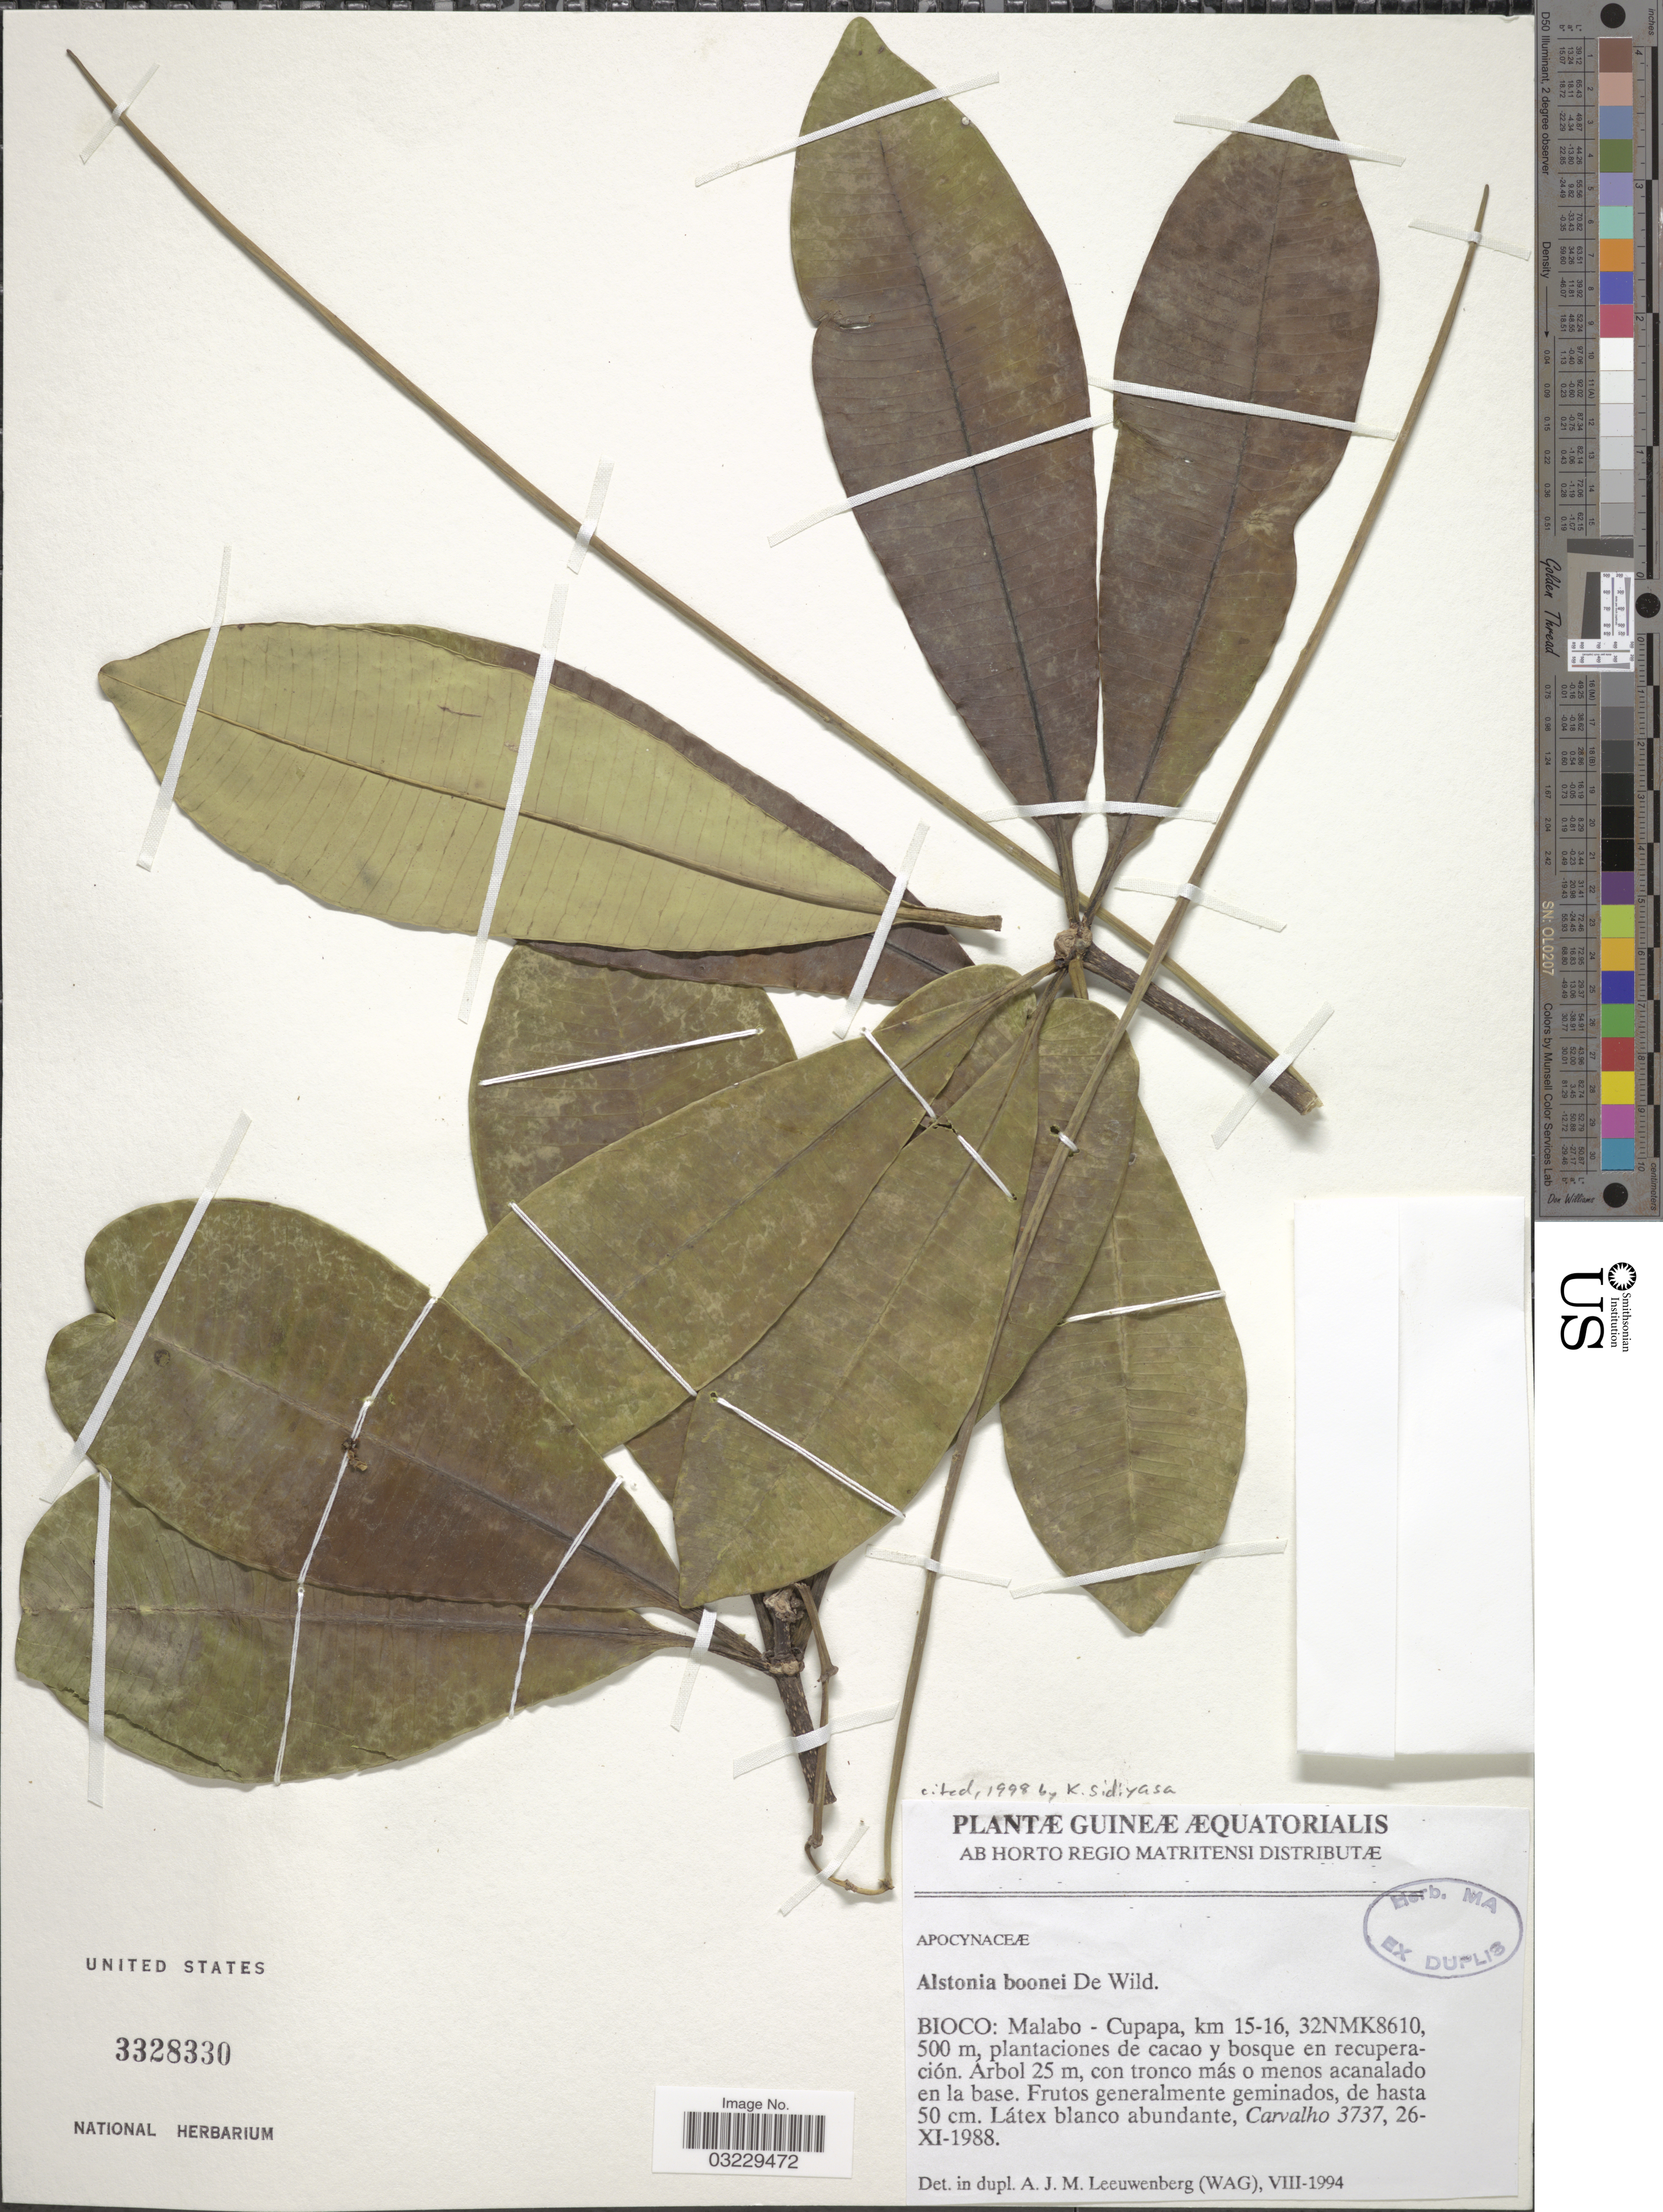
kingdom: Plantae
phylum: Tracheophyta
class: Magnoliopsida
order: Gentianales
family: Apocynaceae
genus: Alstonia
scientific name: Alstonia boonei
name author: De Wild.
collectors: Carvalho, --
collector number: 3737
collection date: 1988-11-26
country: Equatorial Guinea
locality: Guineæ Æquatorialis, Bioco: Malabo-Cupapa, km 15-16, 32NMK8610.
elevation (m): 500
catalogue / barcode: US 3328330